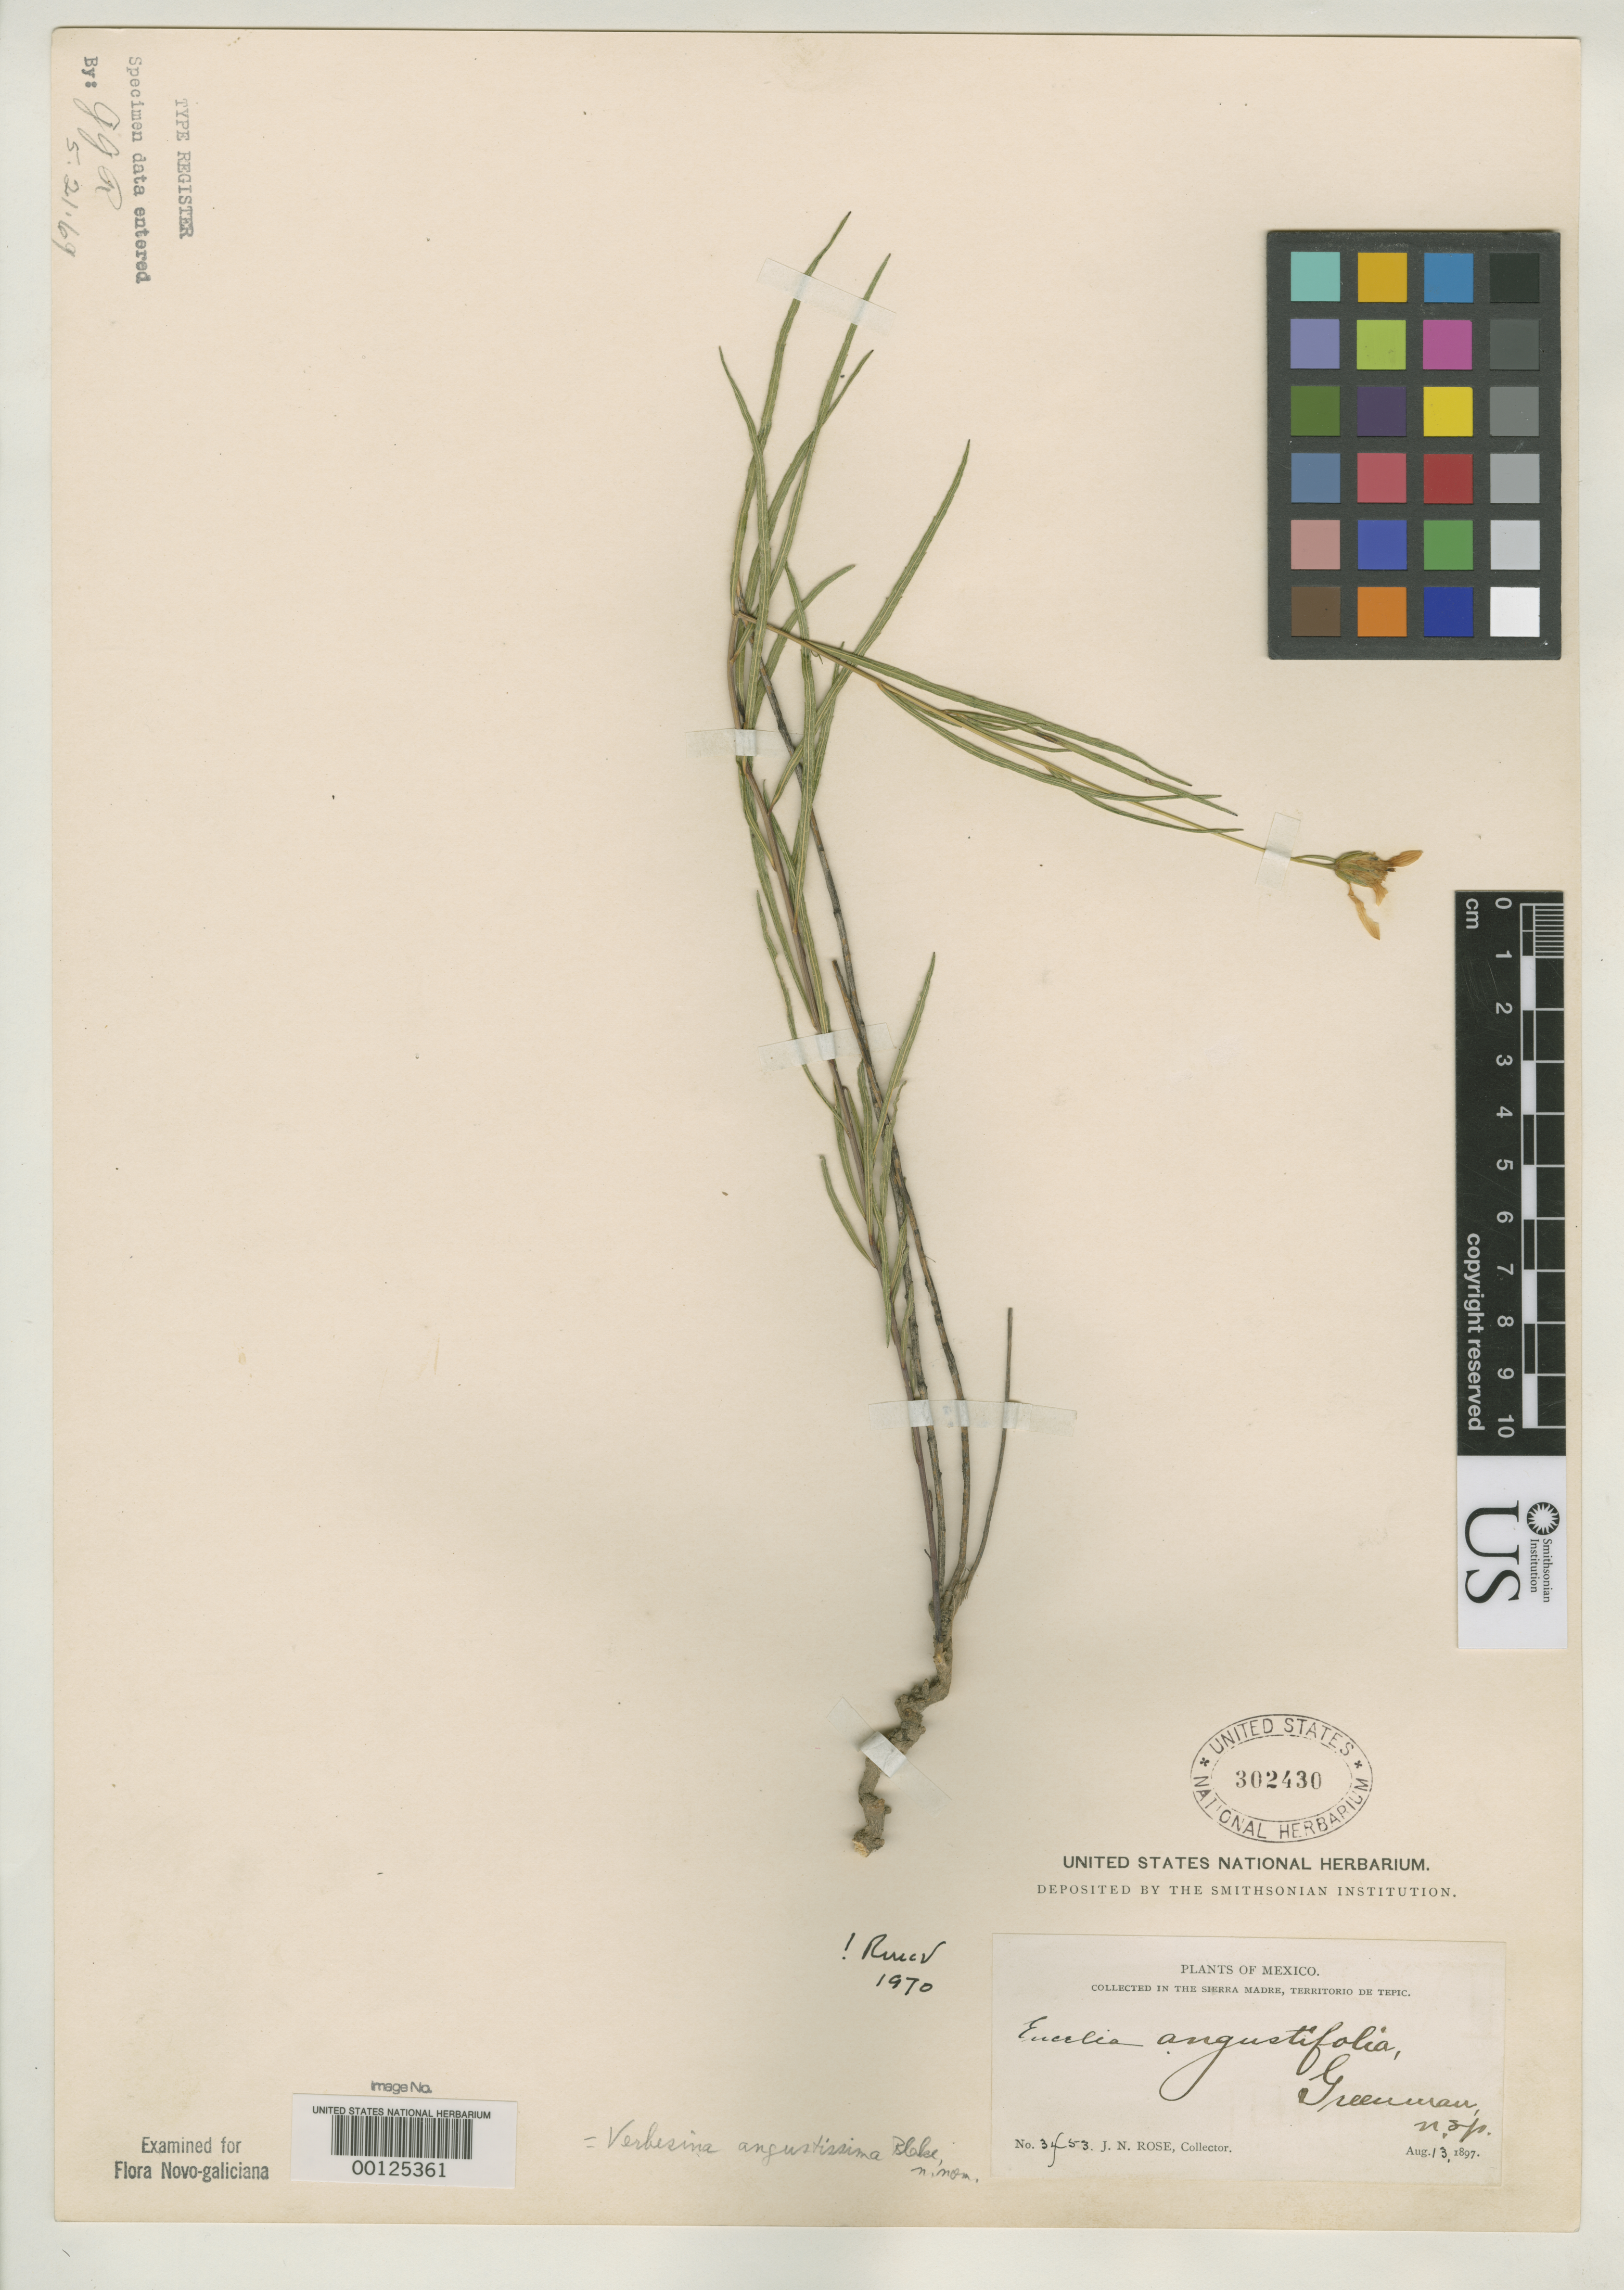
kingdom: Plantae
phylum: Tracheophyta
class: Magnoliopsida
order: Asterales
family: Asteraceae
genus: Encelia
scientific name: Encelia angustifolia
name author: Greenm.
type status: Type Collection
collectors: J. N. Rose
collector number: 3453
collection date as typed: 13 Aug 1897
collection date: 1897-08-13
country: Mexico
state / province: Nayarit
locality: Tepic Territory, Sierra Madre.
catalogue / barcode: US 302430